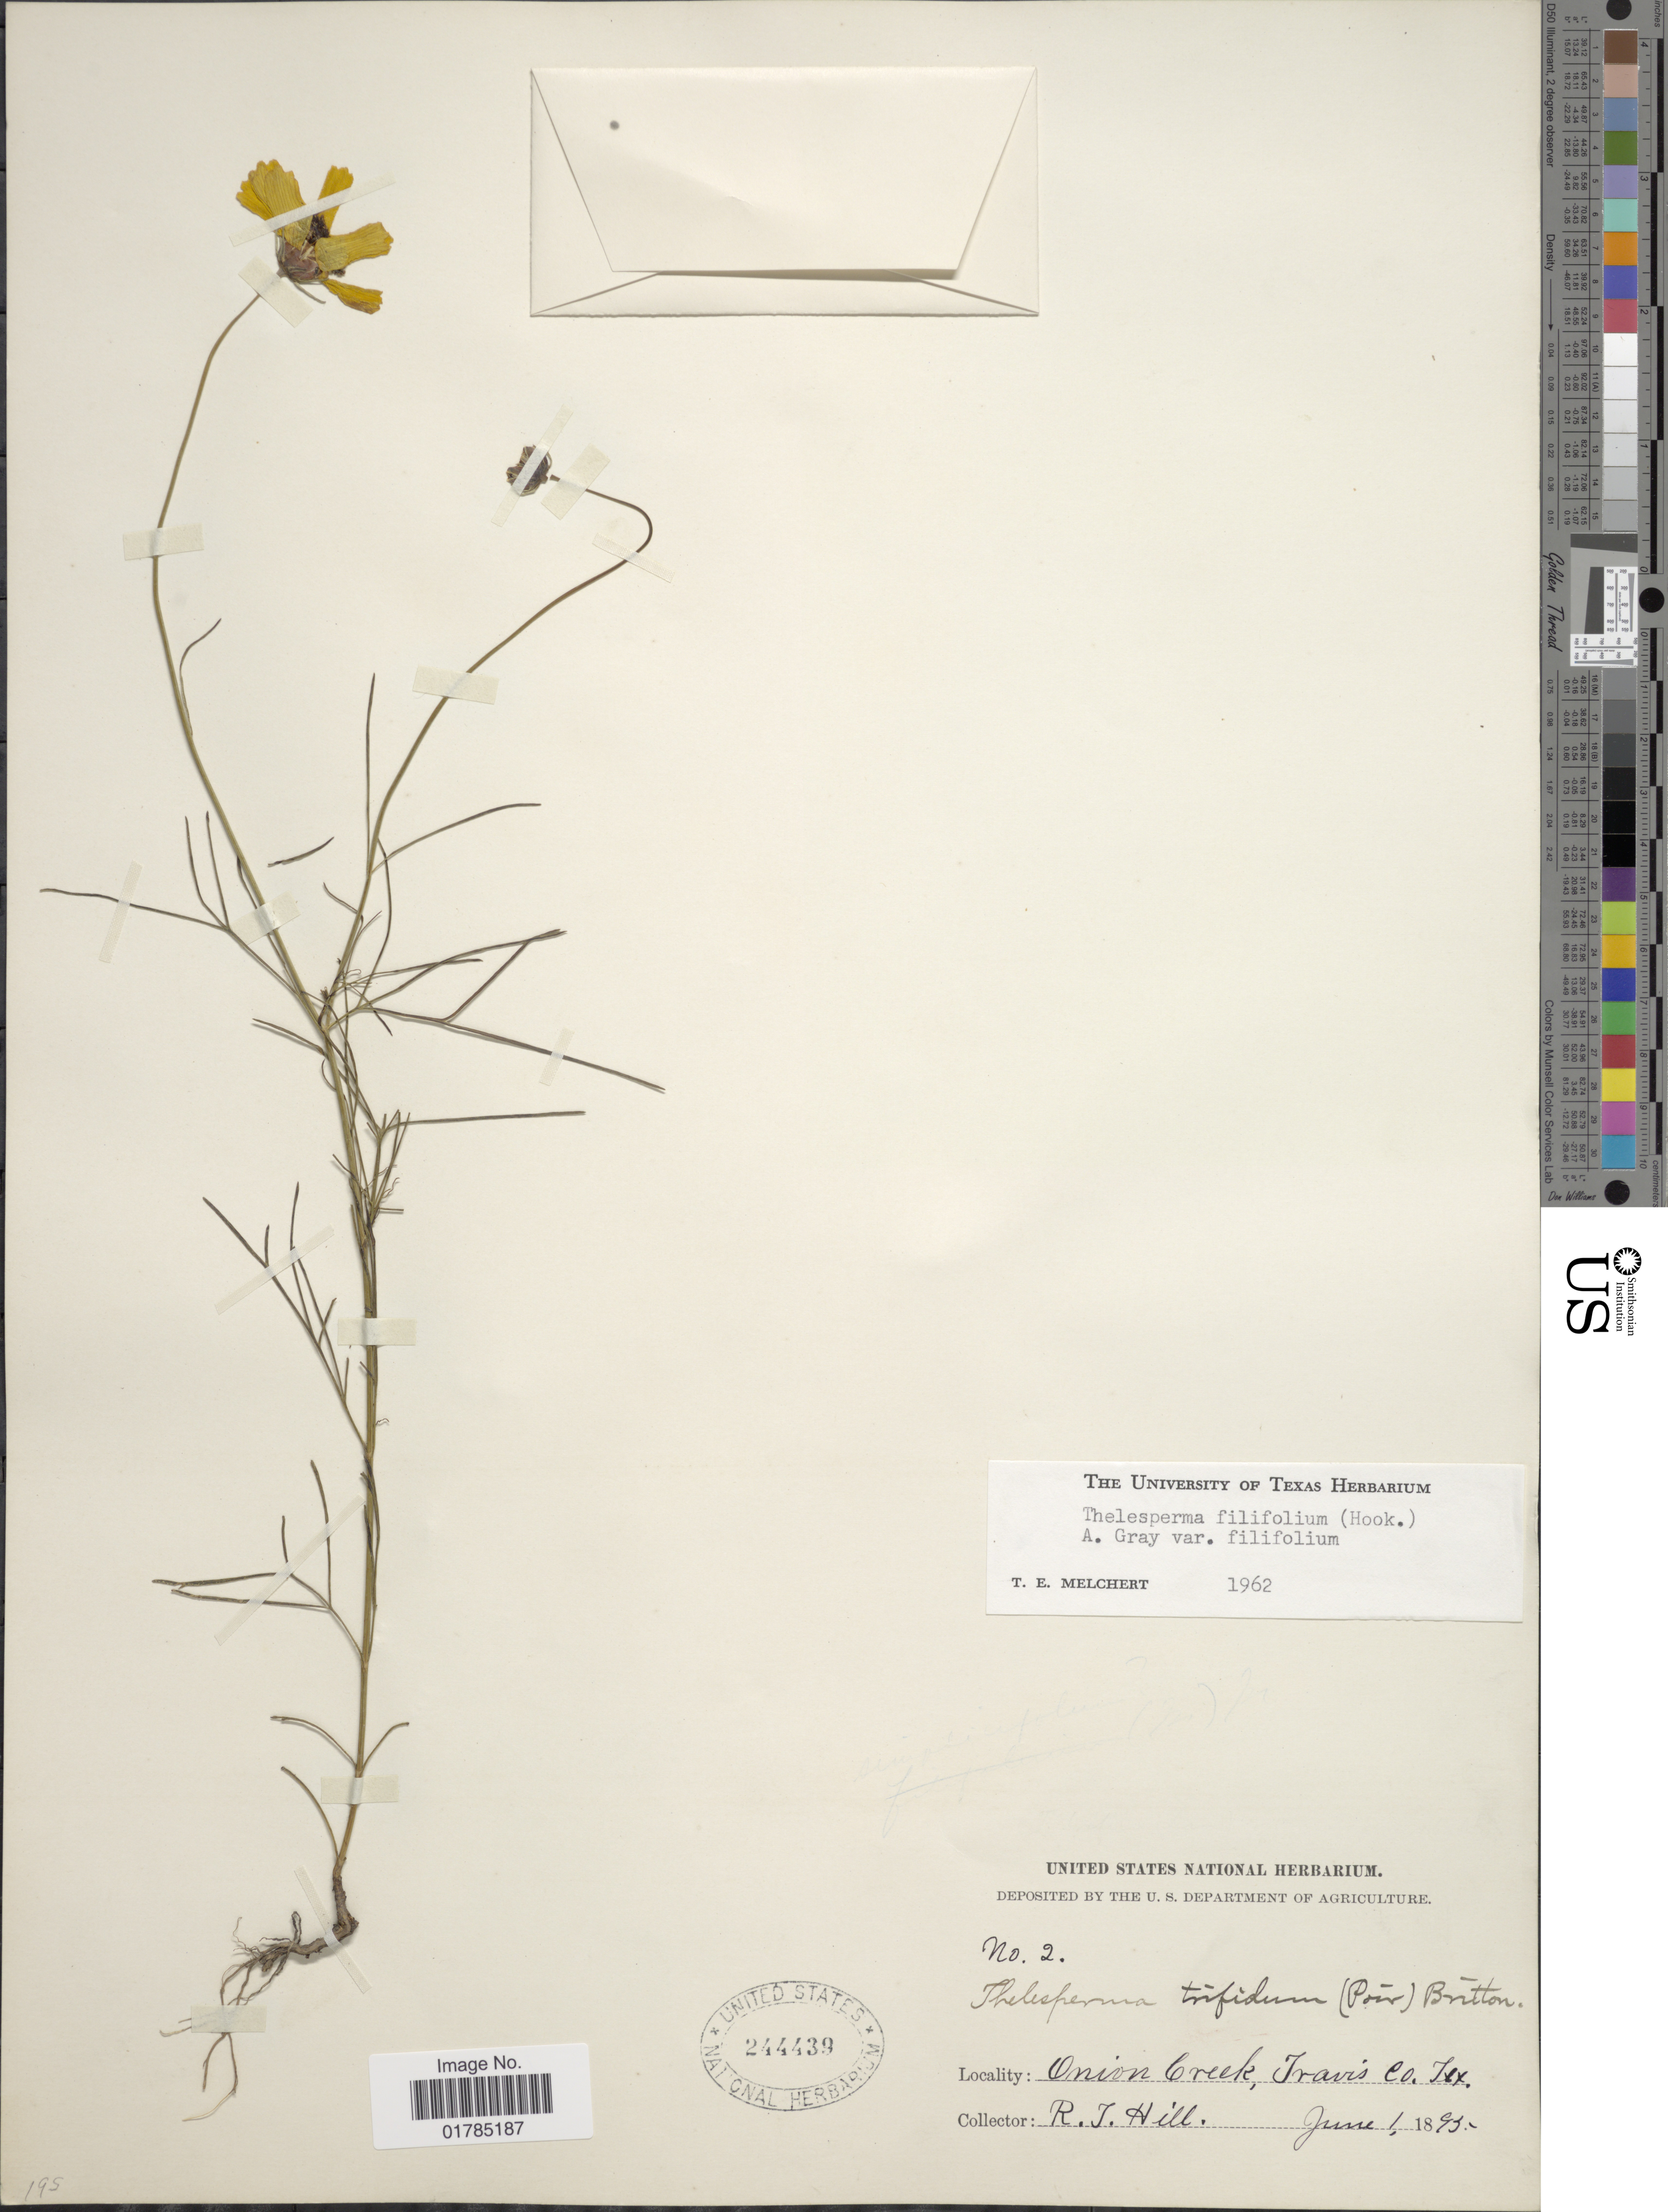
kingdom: Plantae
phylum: Tracheophyta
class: Magnoliopsida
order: Asterales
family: Asteraceae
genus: Thelesperma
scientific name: Thelesperma filifolium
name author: (Hook.) A. Gray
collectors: R. J. Hill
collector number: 2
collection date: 1895-06-01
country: United States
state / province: Texas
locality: Onion Creek, Travis Co.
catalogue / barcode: US 244439